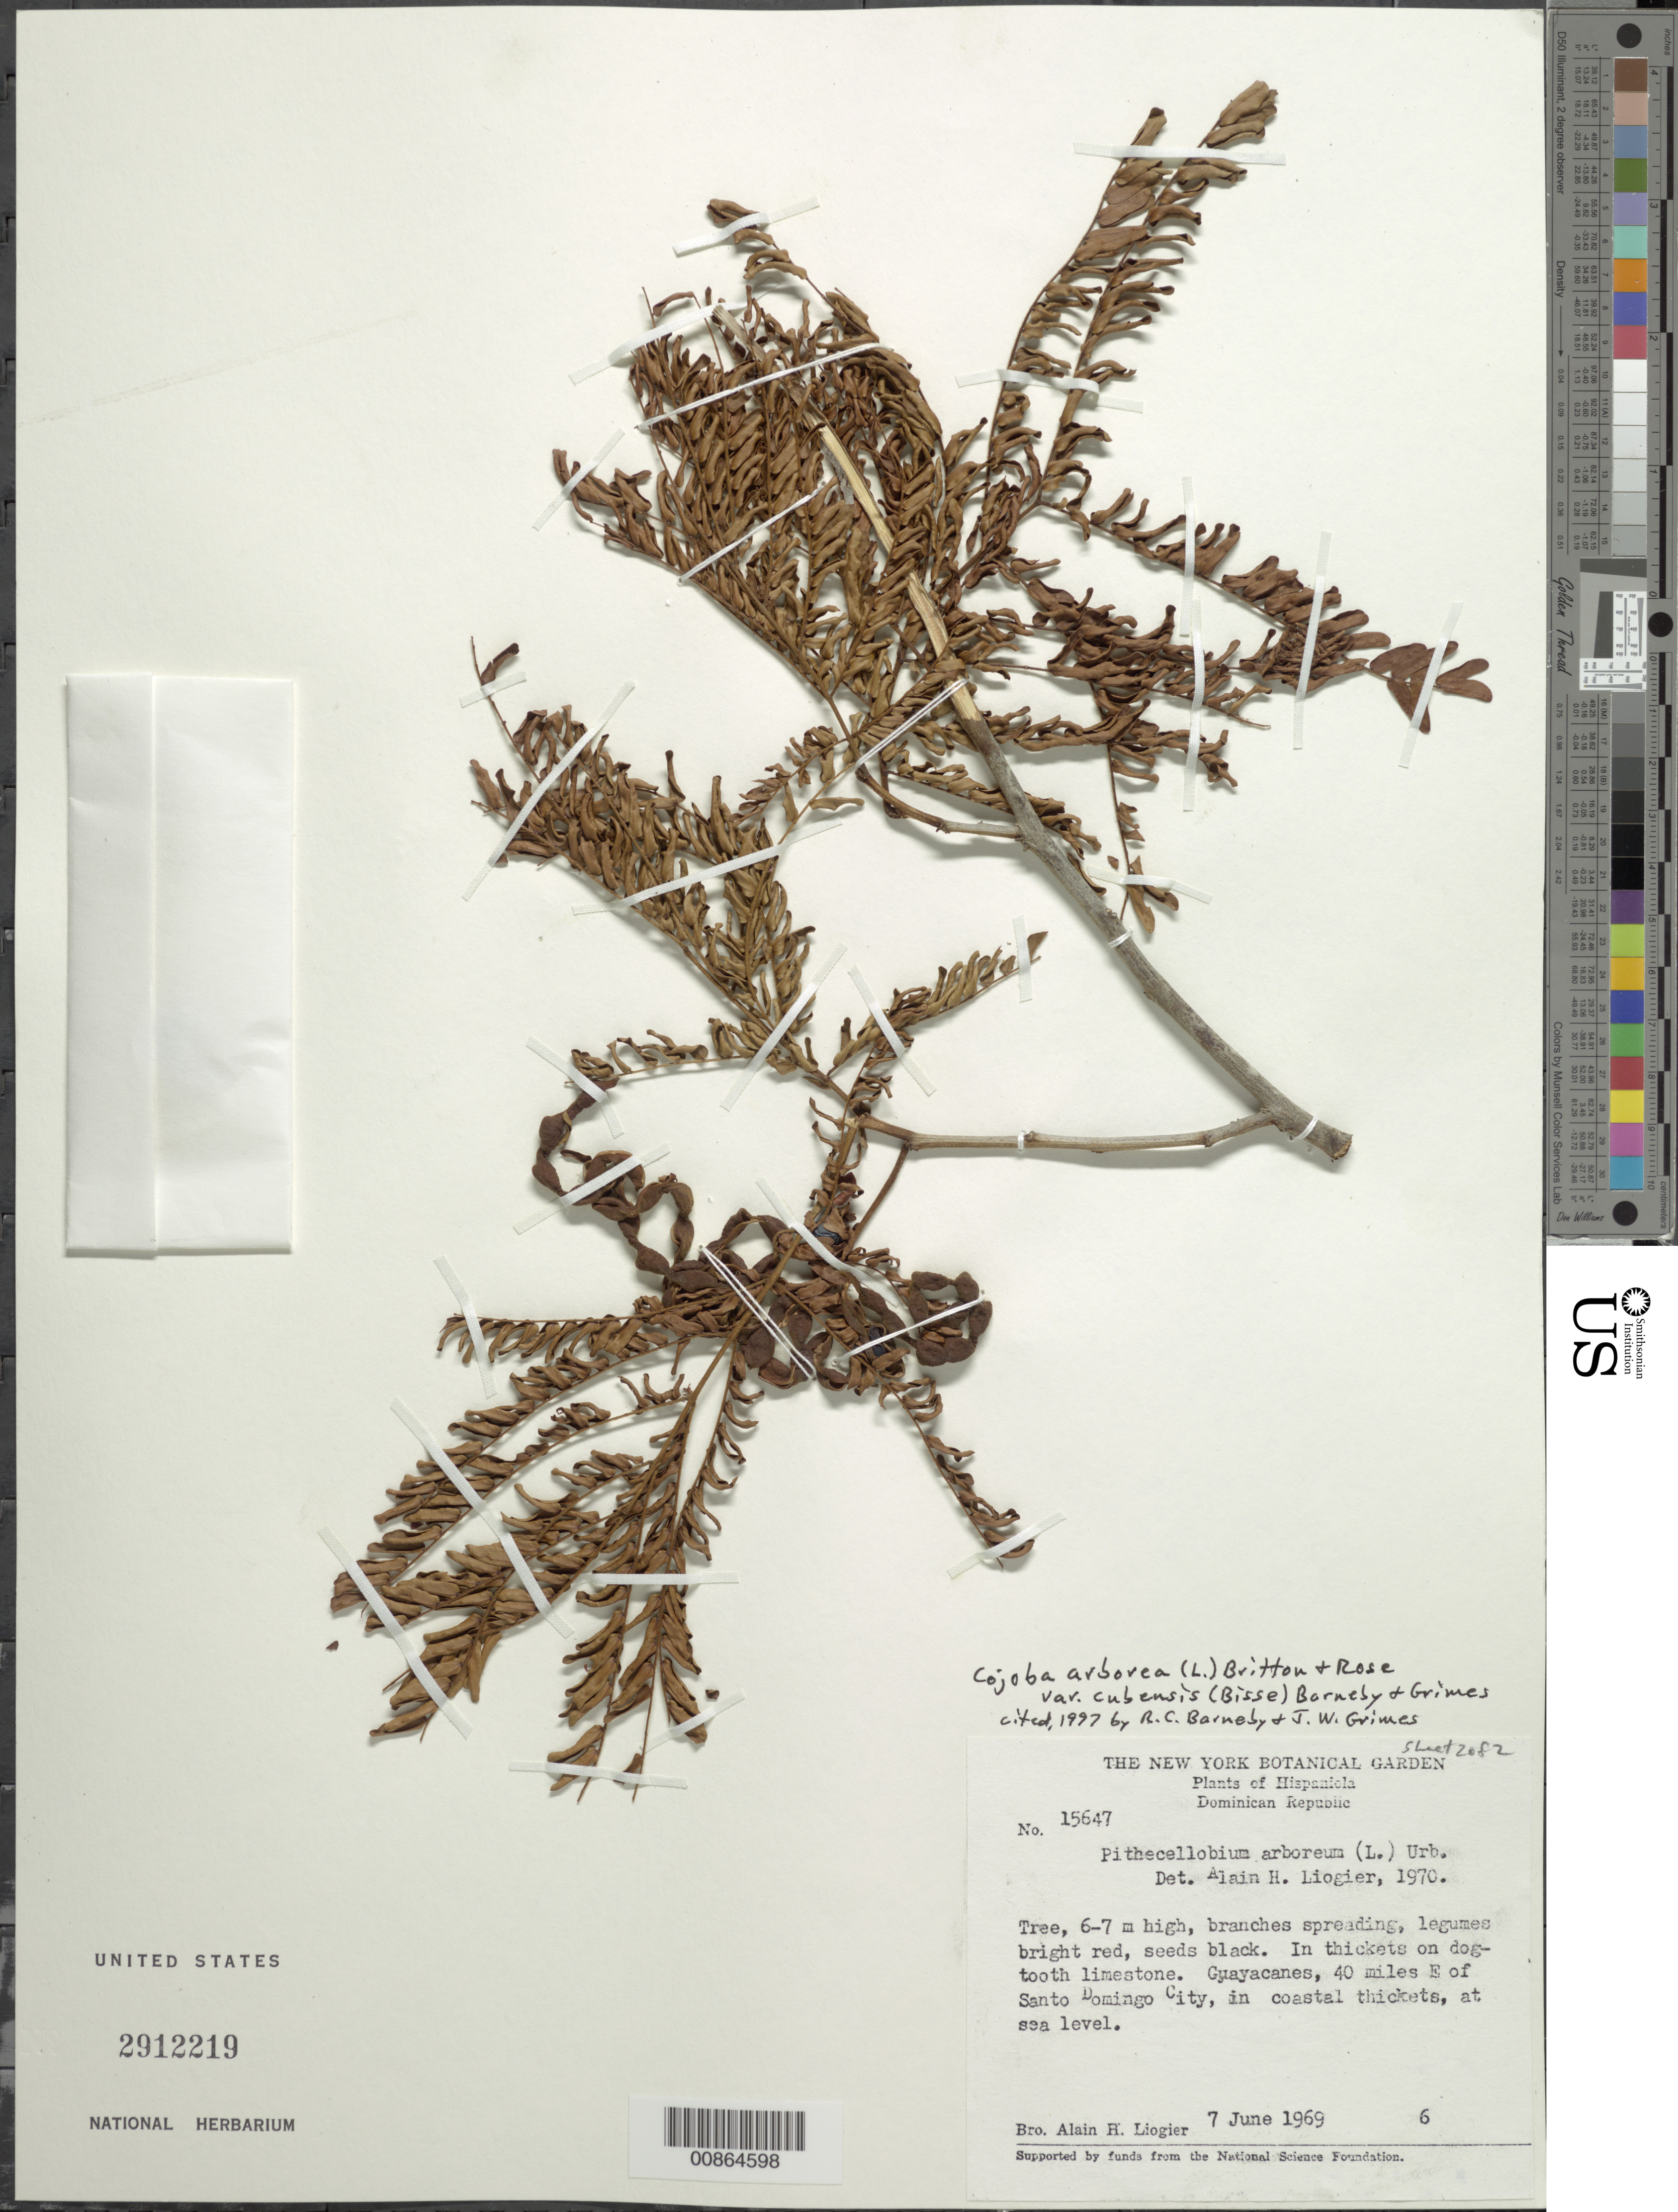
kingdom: Plantae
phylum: Tracheophyta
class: Magnoliopsida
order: Fabales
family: Fabaceae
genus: Cojoba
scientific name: Cojoba arborea var. cubensis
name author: (Bisse) Barneby & J.W. Grimes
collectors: A. H. Liogier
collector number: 15647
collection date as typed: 07 Jun 1969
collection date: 1969-06-07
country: Dominican Republic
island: Hispaniola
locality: Guayacanes, 40 miles E of Santo Domingo City.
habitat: In coastal thickets on dogtooth limestone.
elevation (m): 0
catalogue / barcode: US 2912219